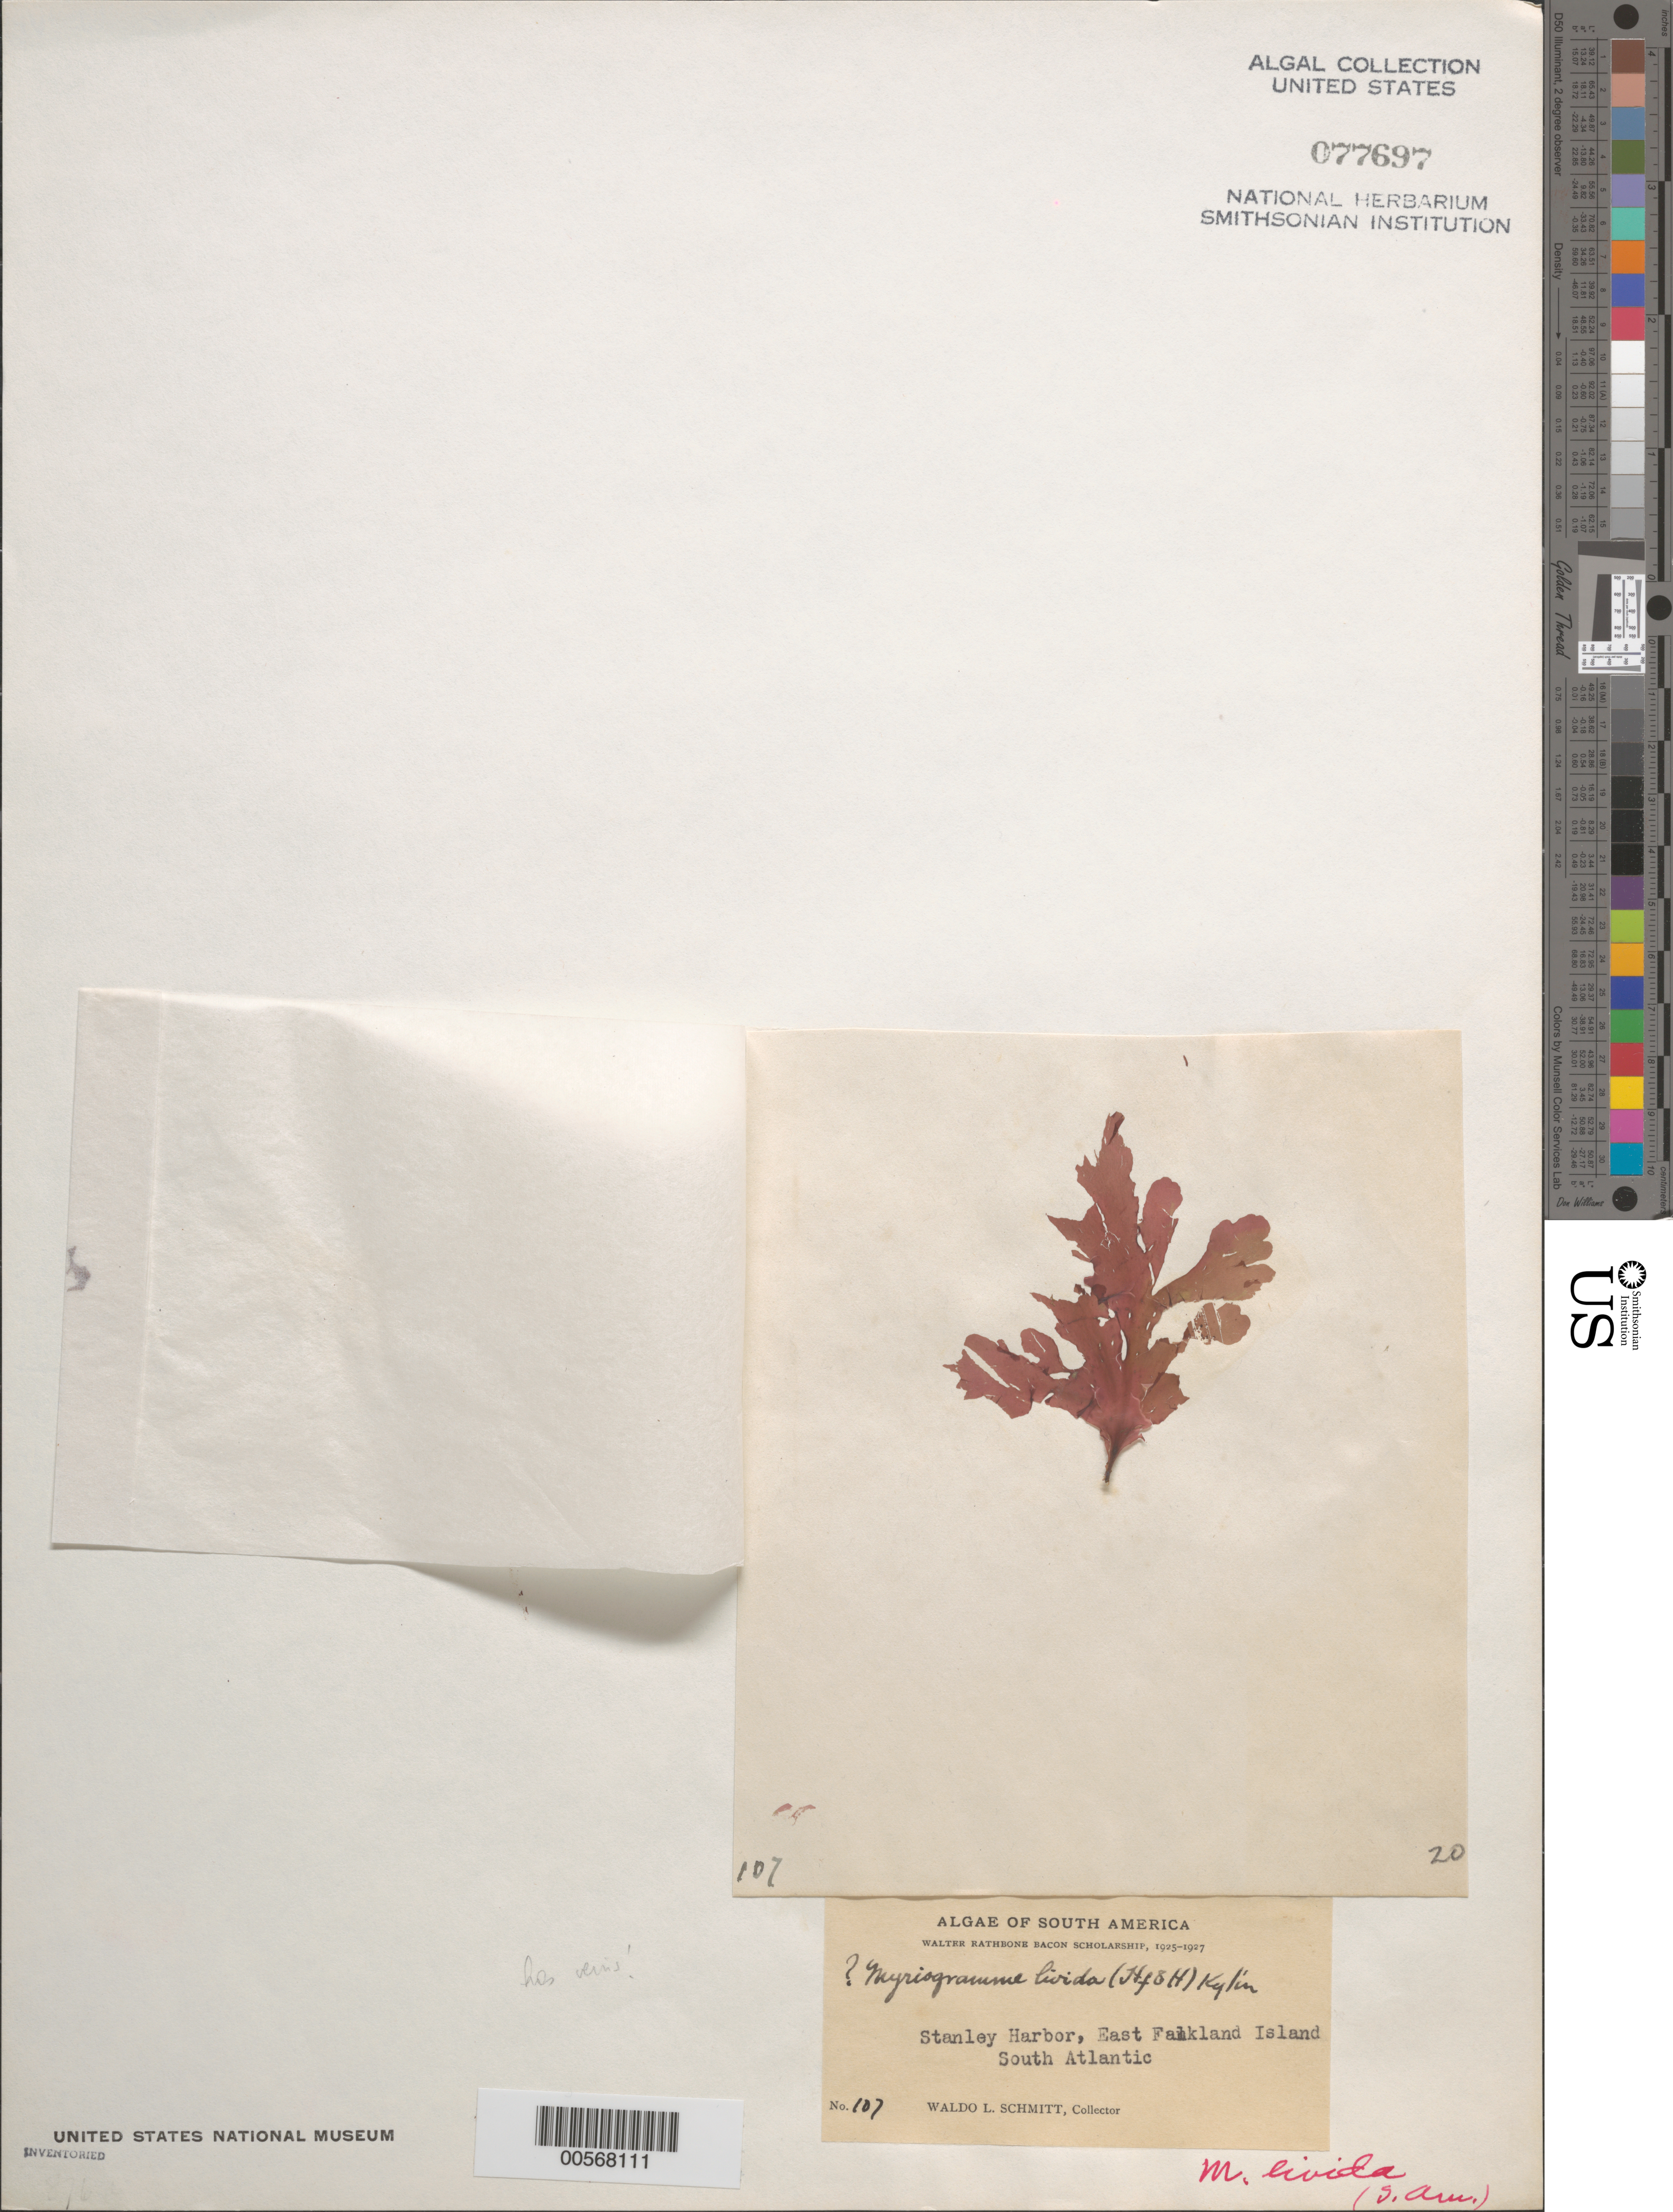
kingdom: Plantae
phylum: Rhodophyta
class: Florideophyceae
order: Ceramiales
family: Delesseriaceae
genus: Myriogramme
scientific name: Myriogramme livida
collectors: W. L. Schmitt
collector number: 107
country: Falkland Islands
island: East Falkland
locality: Stanley Harbor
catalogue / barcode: US 77697